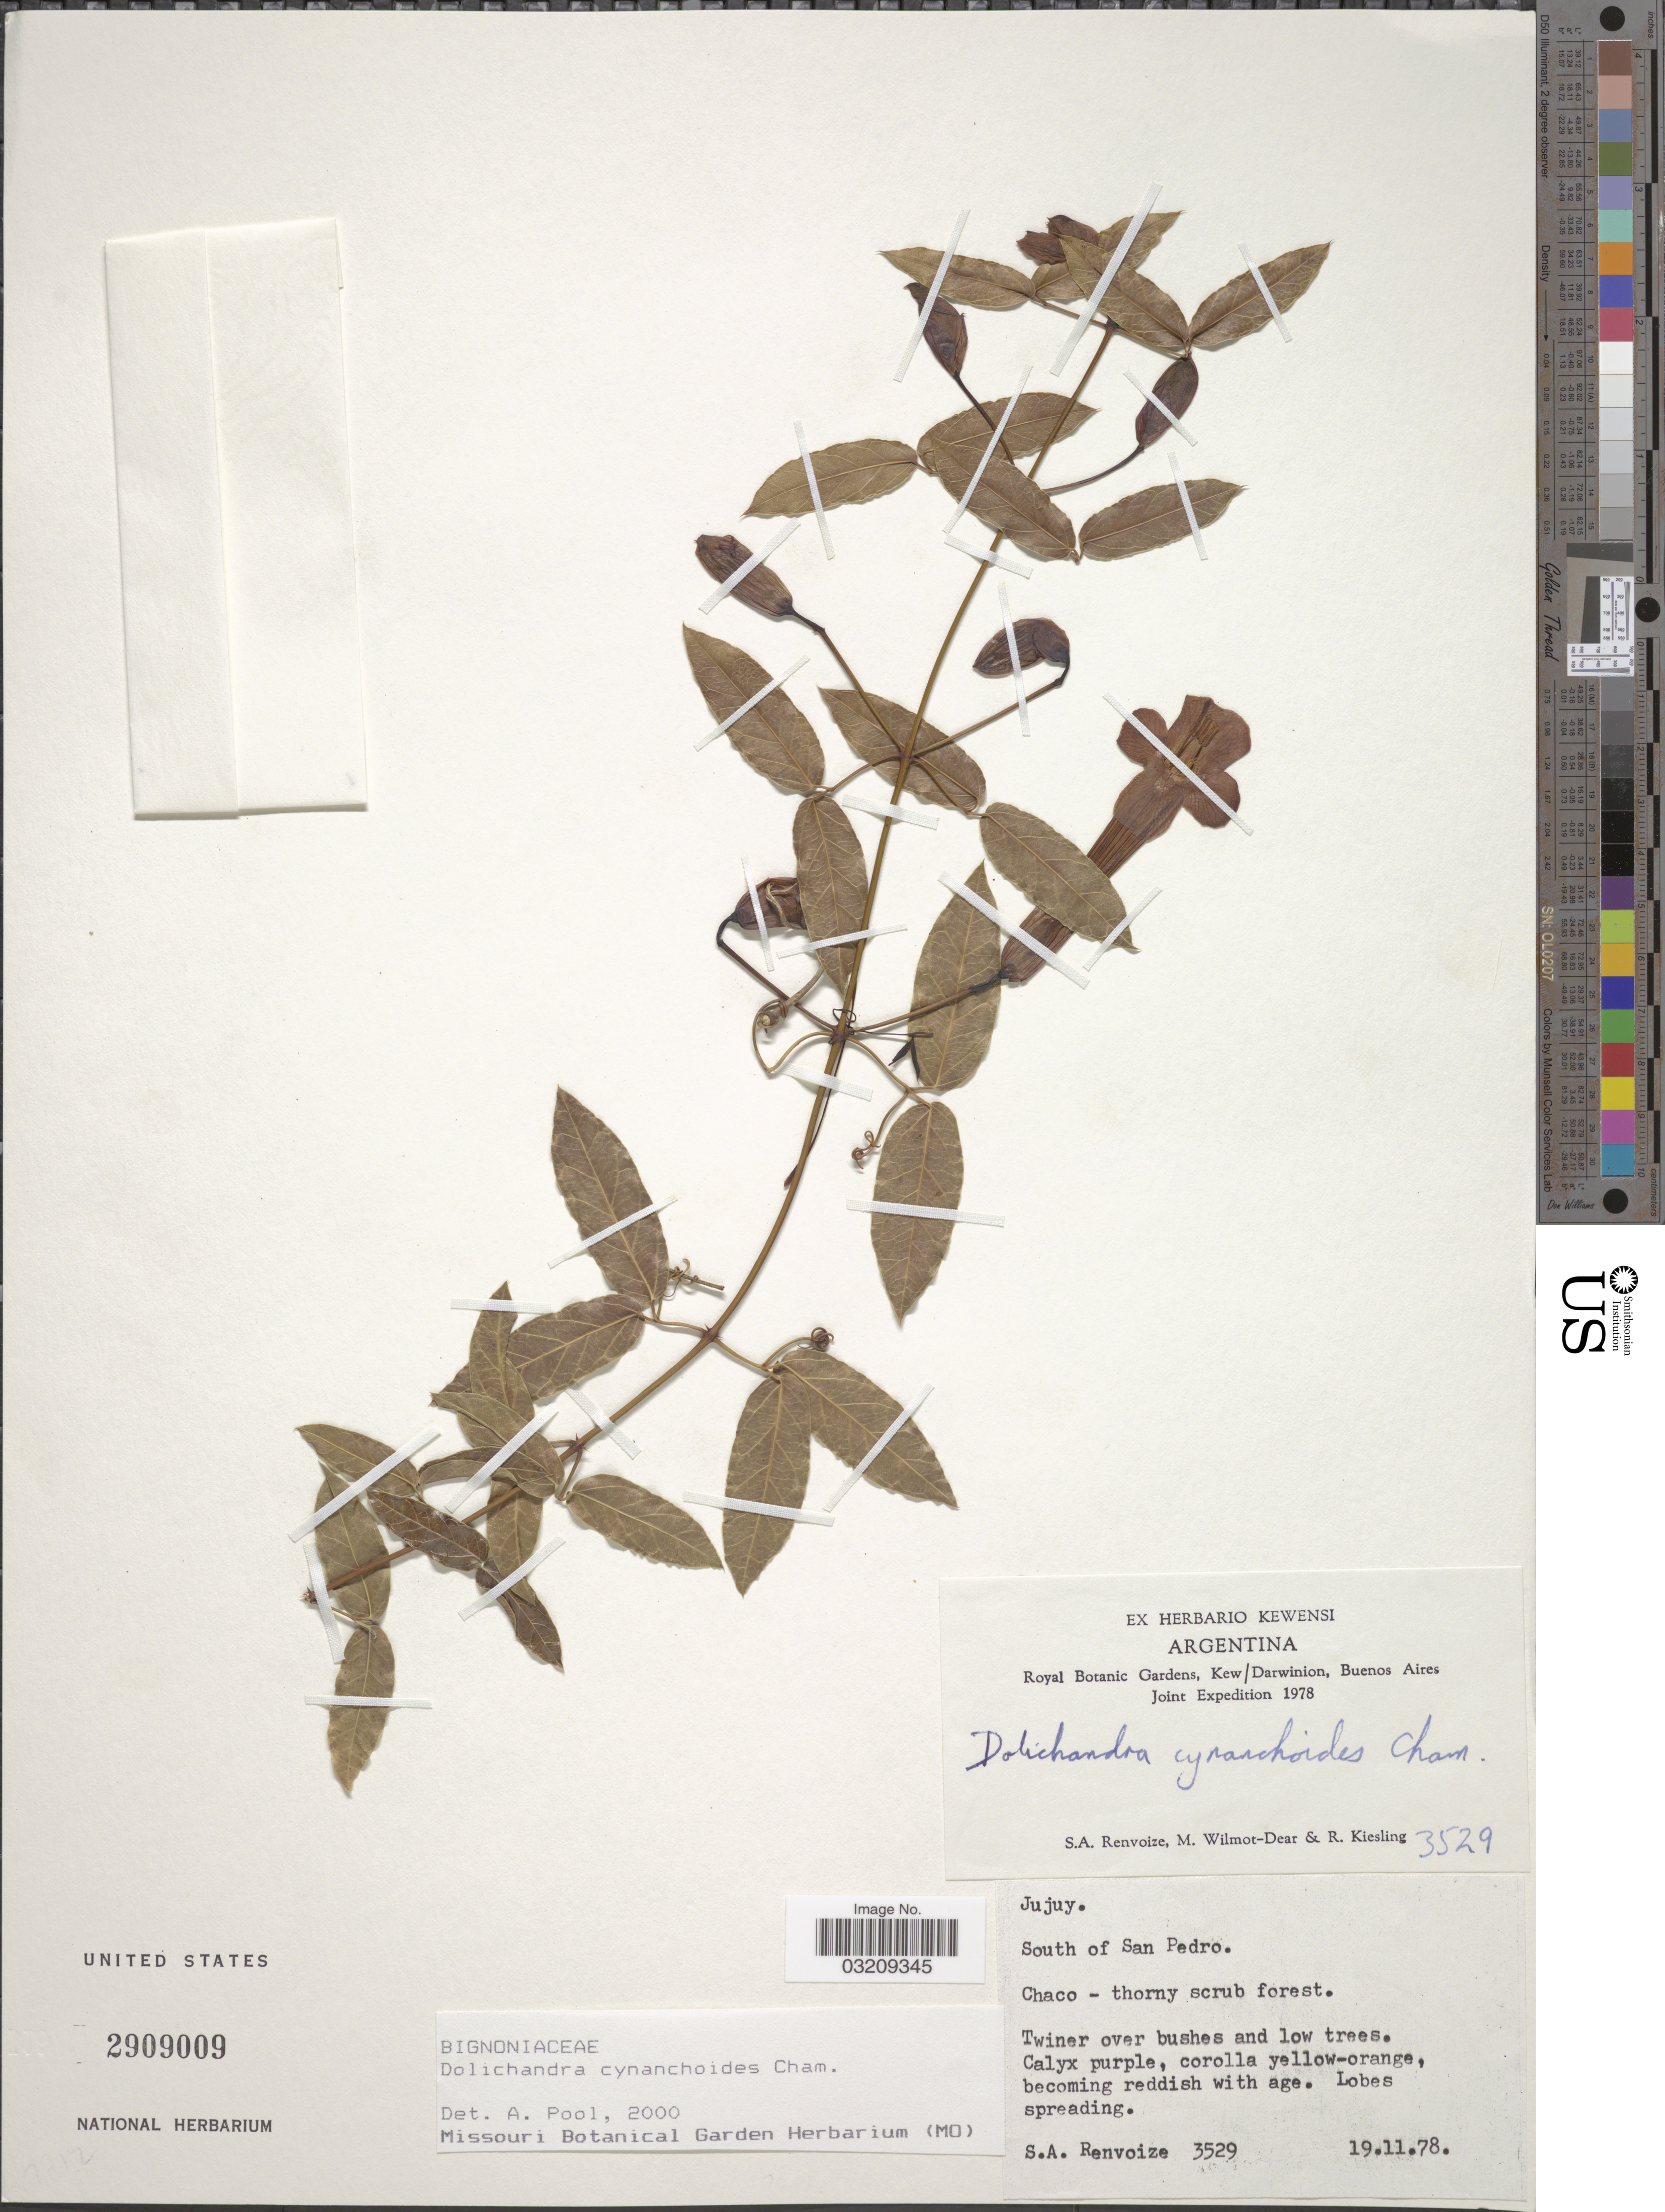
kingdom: Plantae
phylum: Tracheophyta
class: Magnoliopsida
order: Lamiales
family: Bignoniaceae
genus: Dolichandra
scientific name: Dolichandra cynanchoides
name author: Cham.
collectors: S. A. Renvoize, M. Wilmot-Dear & R. Kiesling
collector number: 3529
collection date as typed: Transcribed d/m/y: 19/11/78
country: Argentina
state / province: Jujuy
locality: Jujuy. South of San Pedro.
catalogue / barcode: US 2909009